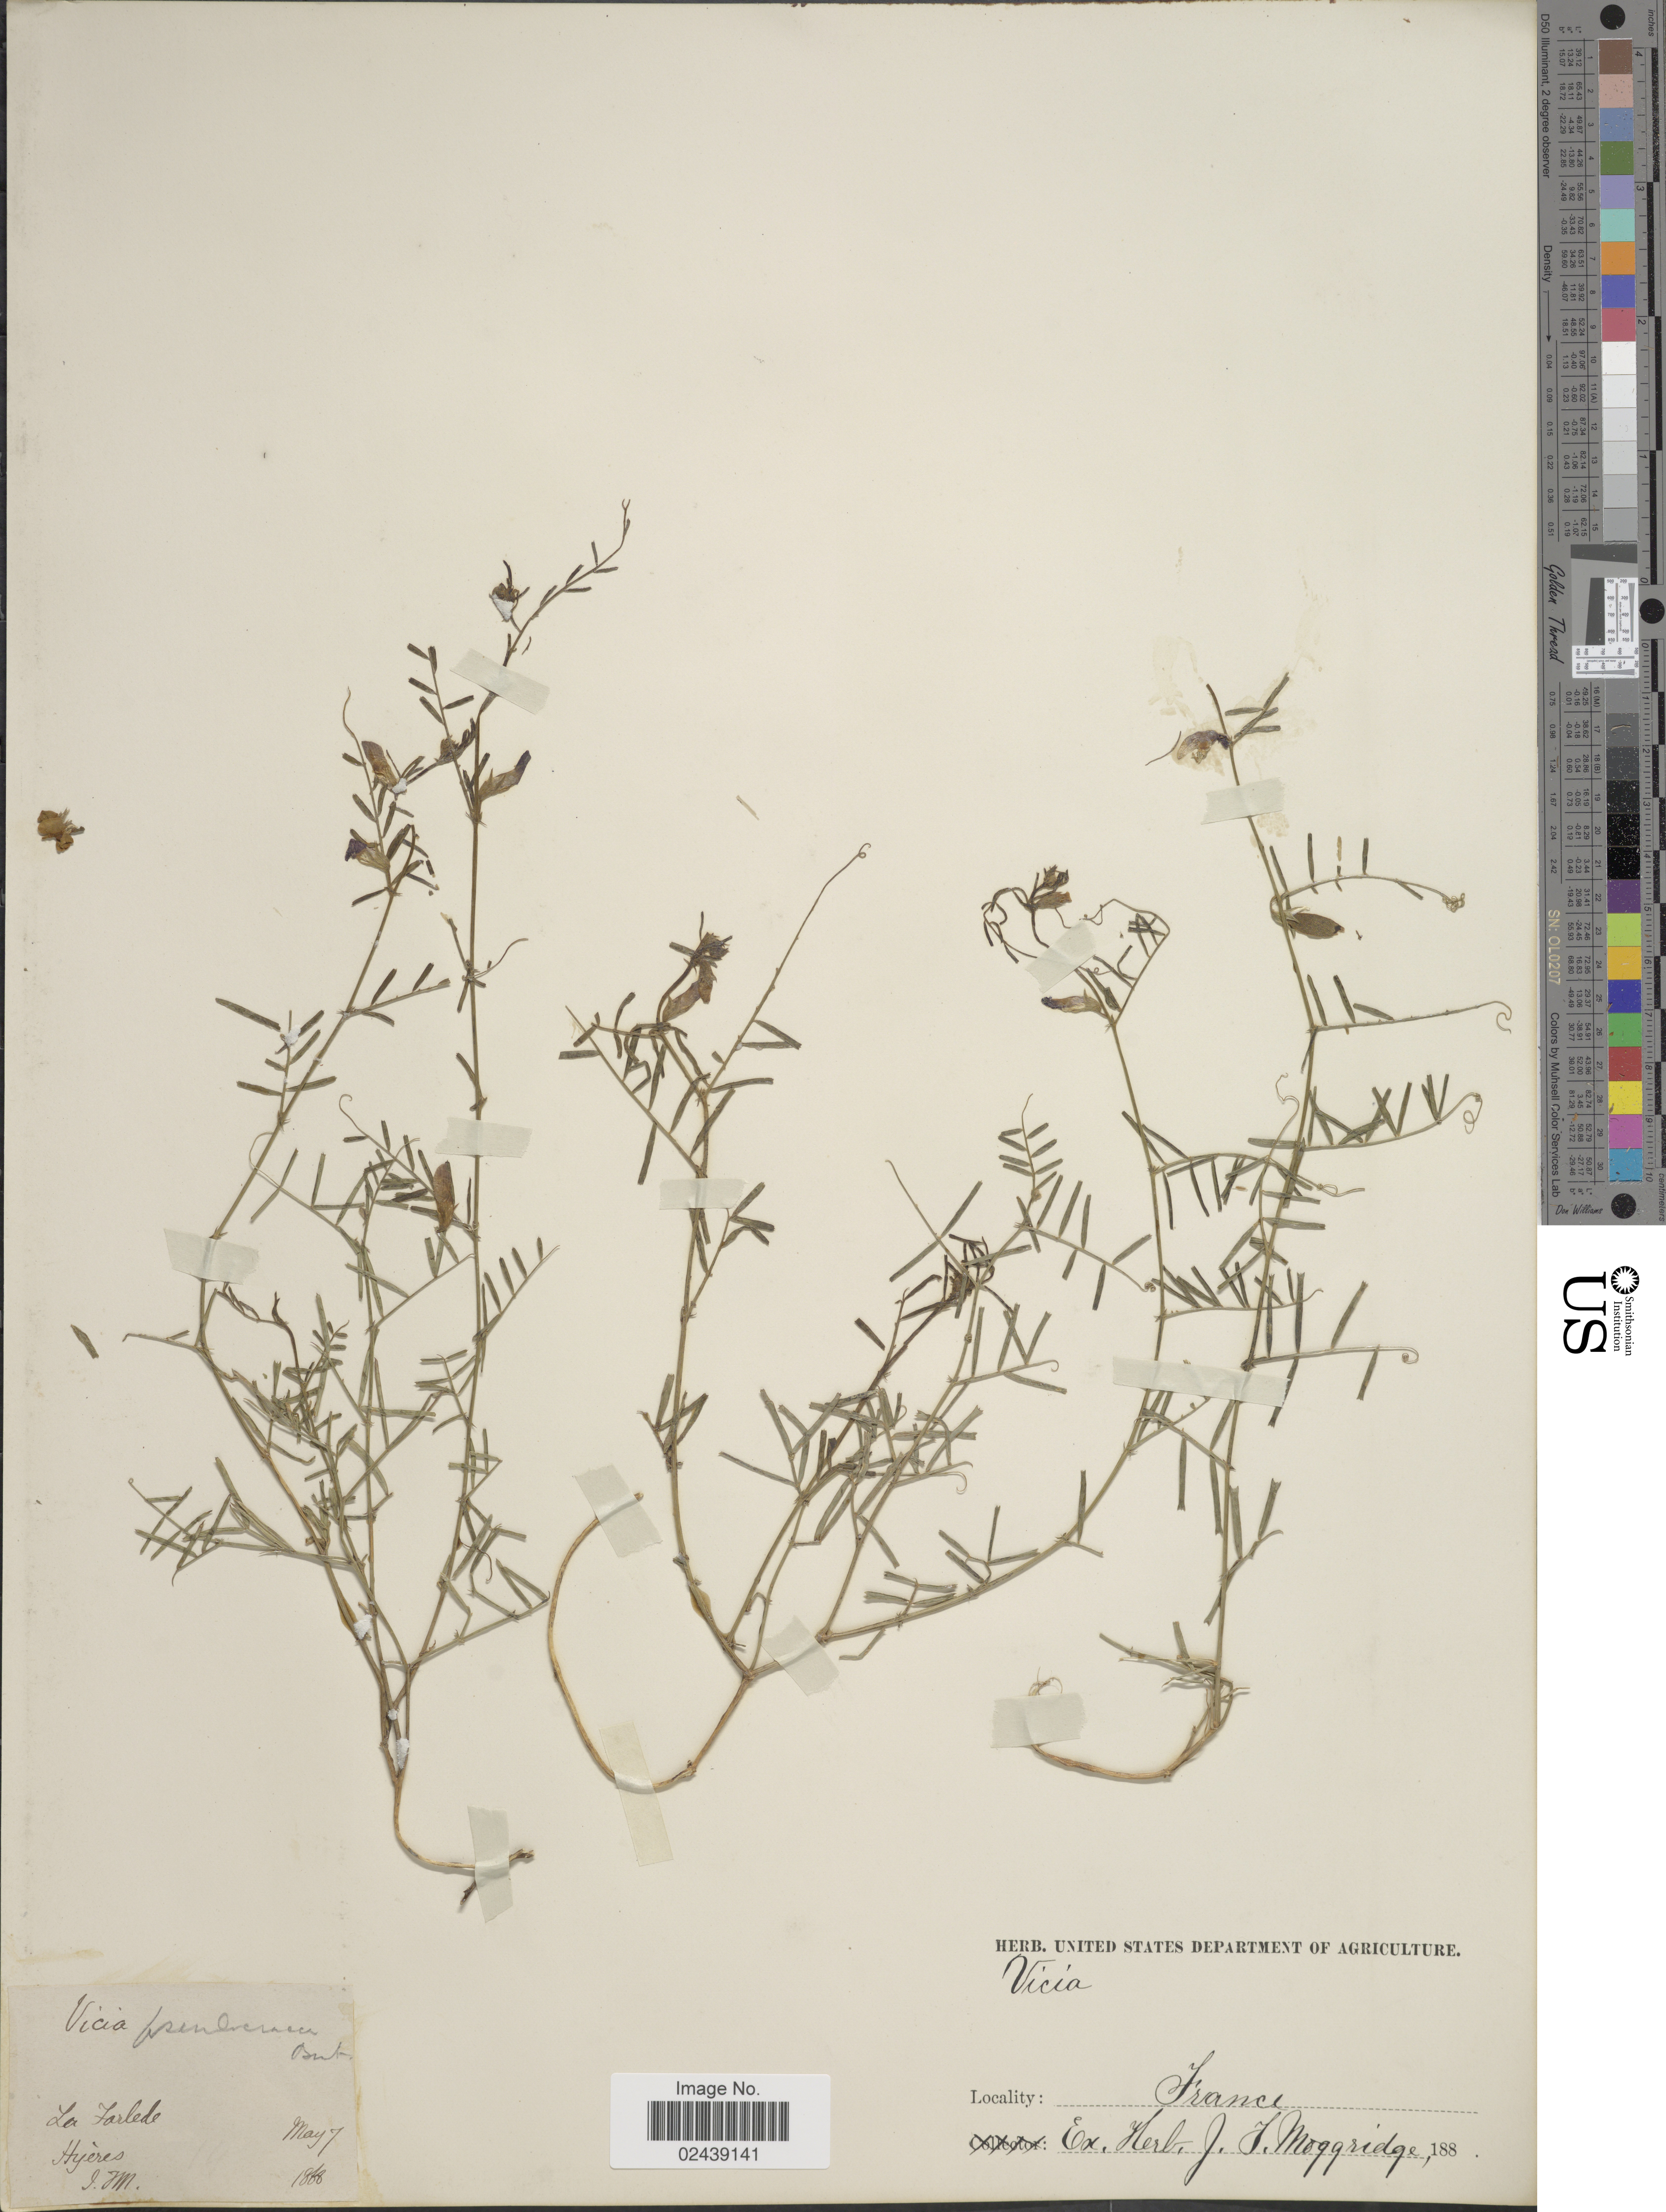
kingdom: Plantae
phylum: Tracheophyta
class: Magnoliopsida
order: Fabales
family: Fabaceae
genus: Vicia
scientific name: Vicia pseudocracca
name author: Bertol.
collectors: J. T. Moggridge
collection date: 1868-05-07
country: France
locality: La Farlede, Hyeres